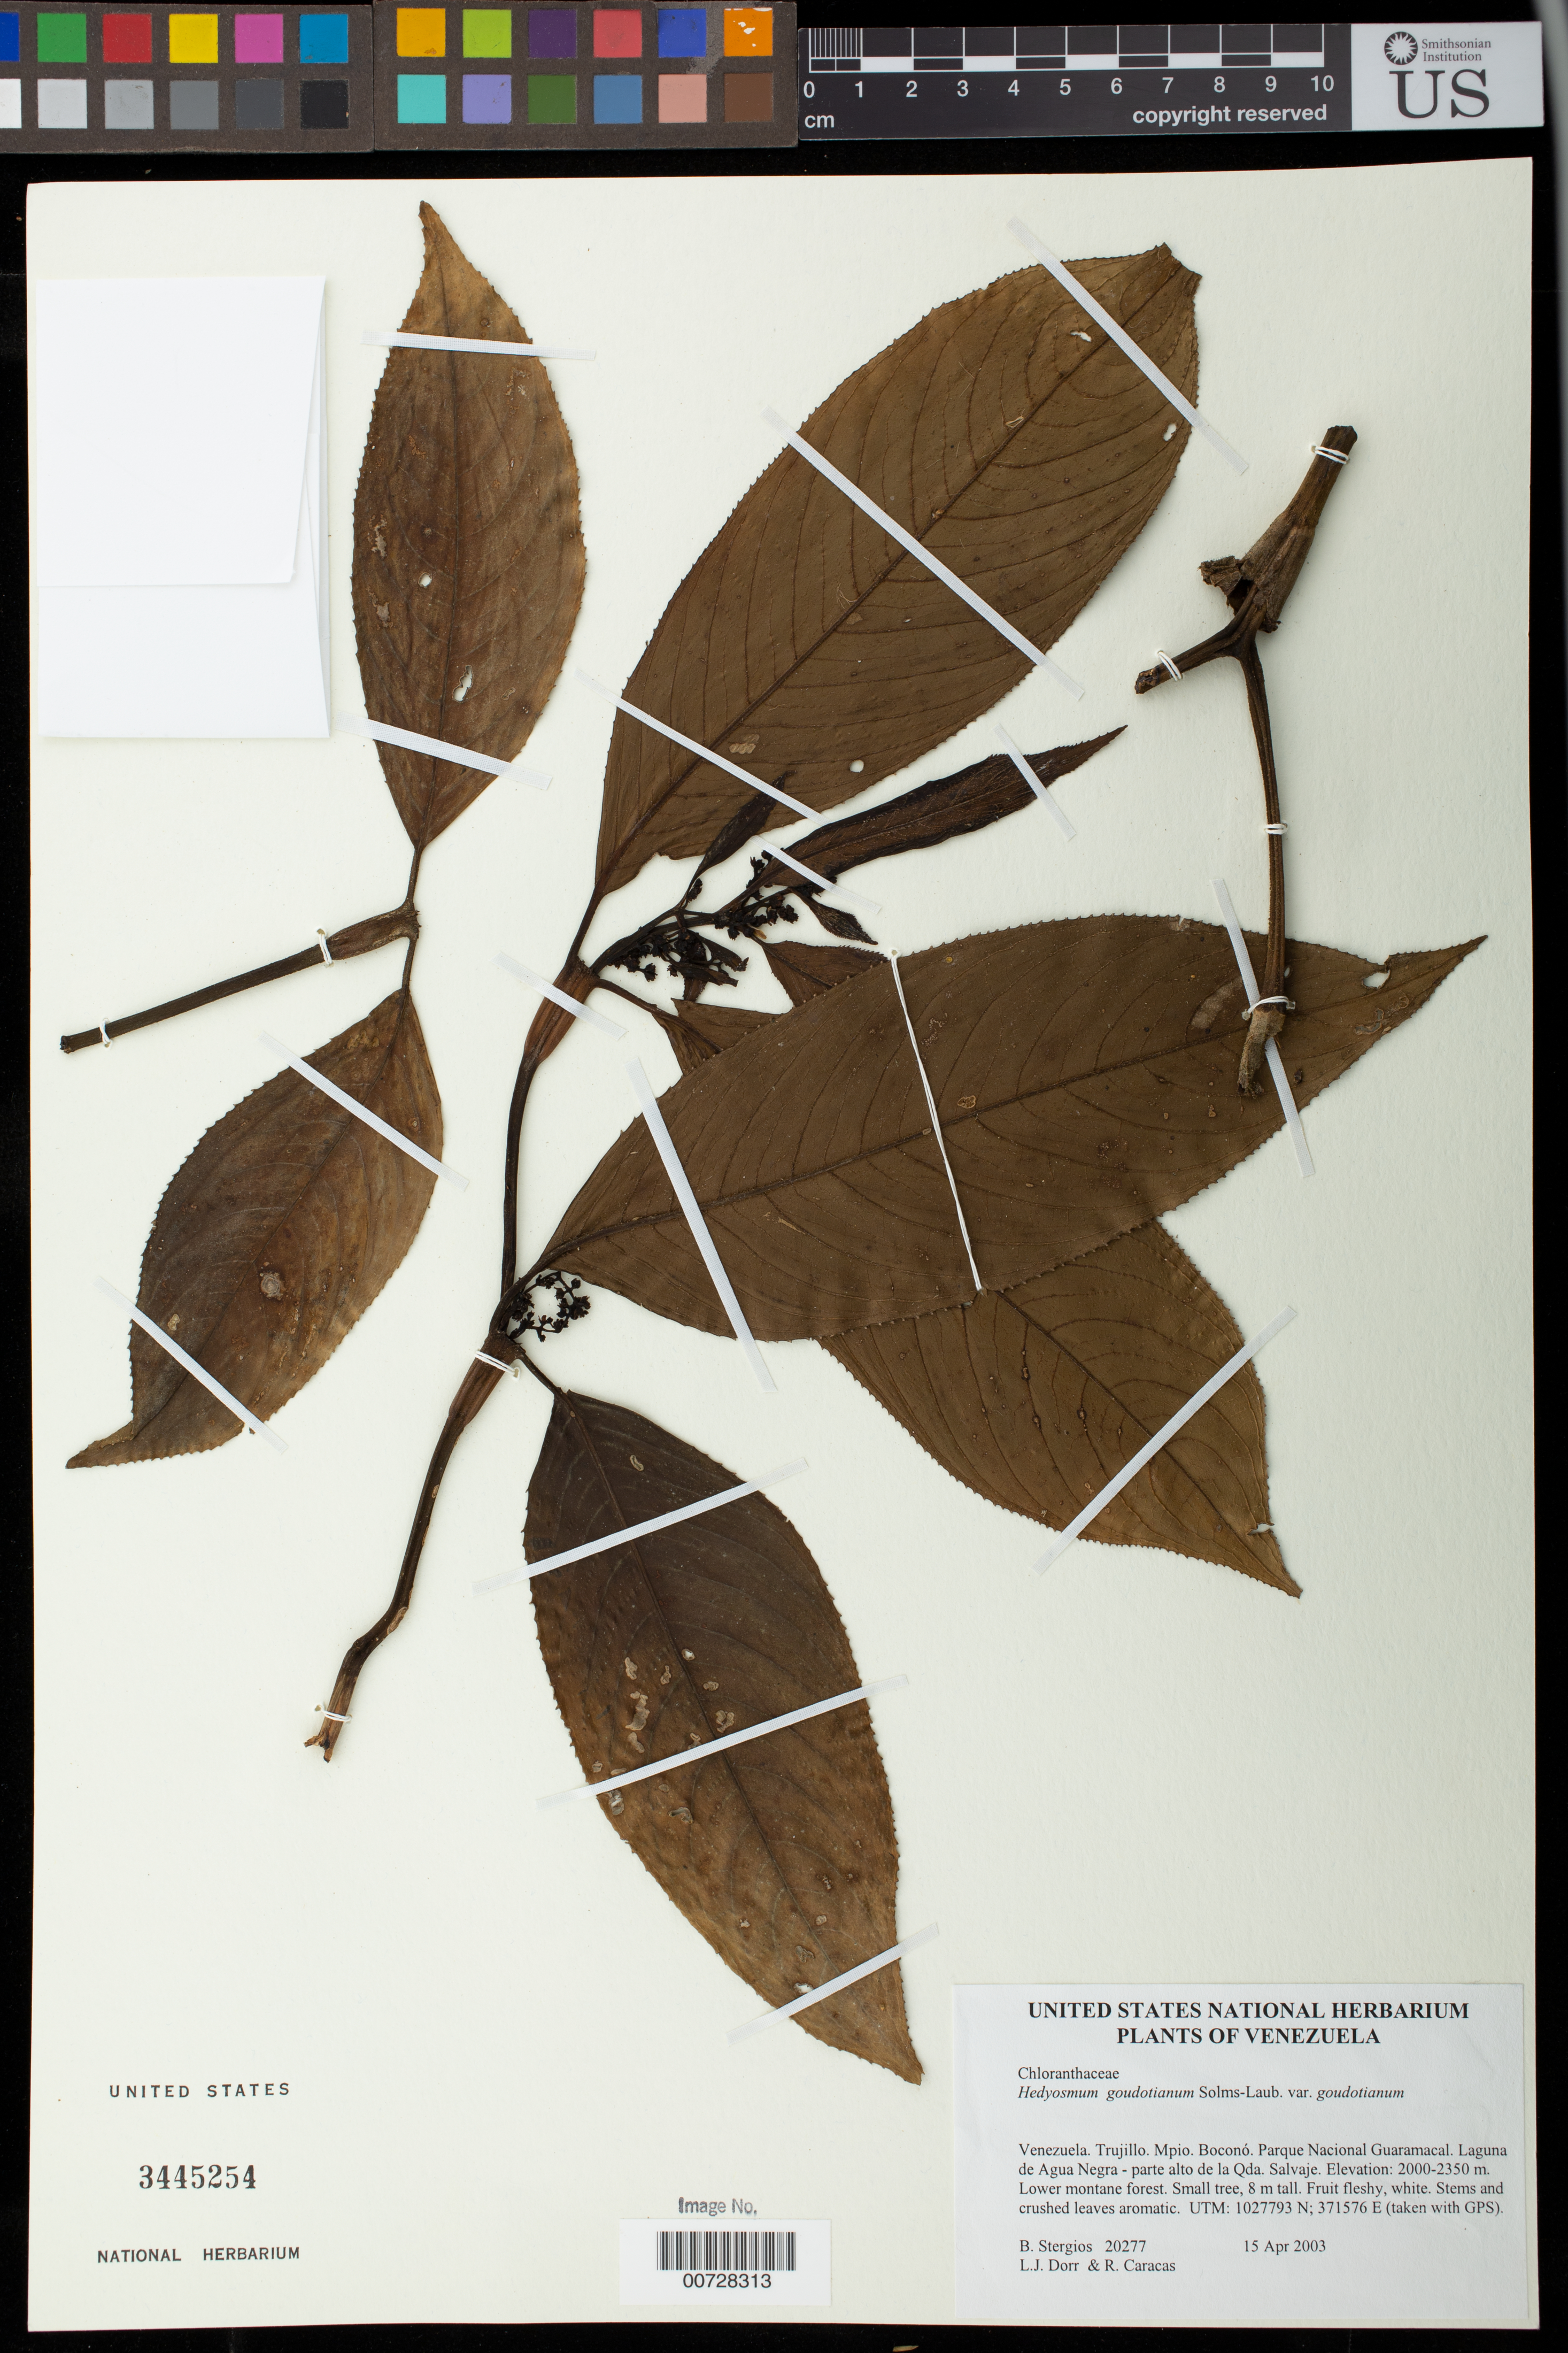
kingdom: Plantae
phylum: Tracheophyta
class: Magnoliopsida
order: Chloranthales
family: Chloranthaceae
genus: Hedyosmum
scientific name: Hedyosmum goudotianum var. goudotianum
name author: Solms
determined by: Dorr, L. J., (BOT), Smithsonian Institution - National Museum of Natural History (UNITED STATES)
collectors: B. G. Stergios, L. J. Dorr & R. Caracas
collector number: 20277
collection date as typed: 15 Apr 2003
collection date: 2003-04-15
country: Venezuela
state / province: Trujillo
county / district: Boconó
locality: Parque Nacional Guaramacal, Laguna de Agua Negra - parte alto de la Qda. Salvaje.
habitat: Lower montane forest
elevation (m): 2000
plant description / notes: F, MO, PORT, US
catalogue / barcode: US 3445254